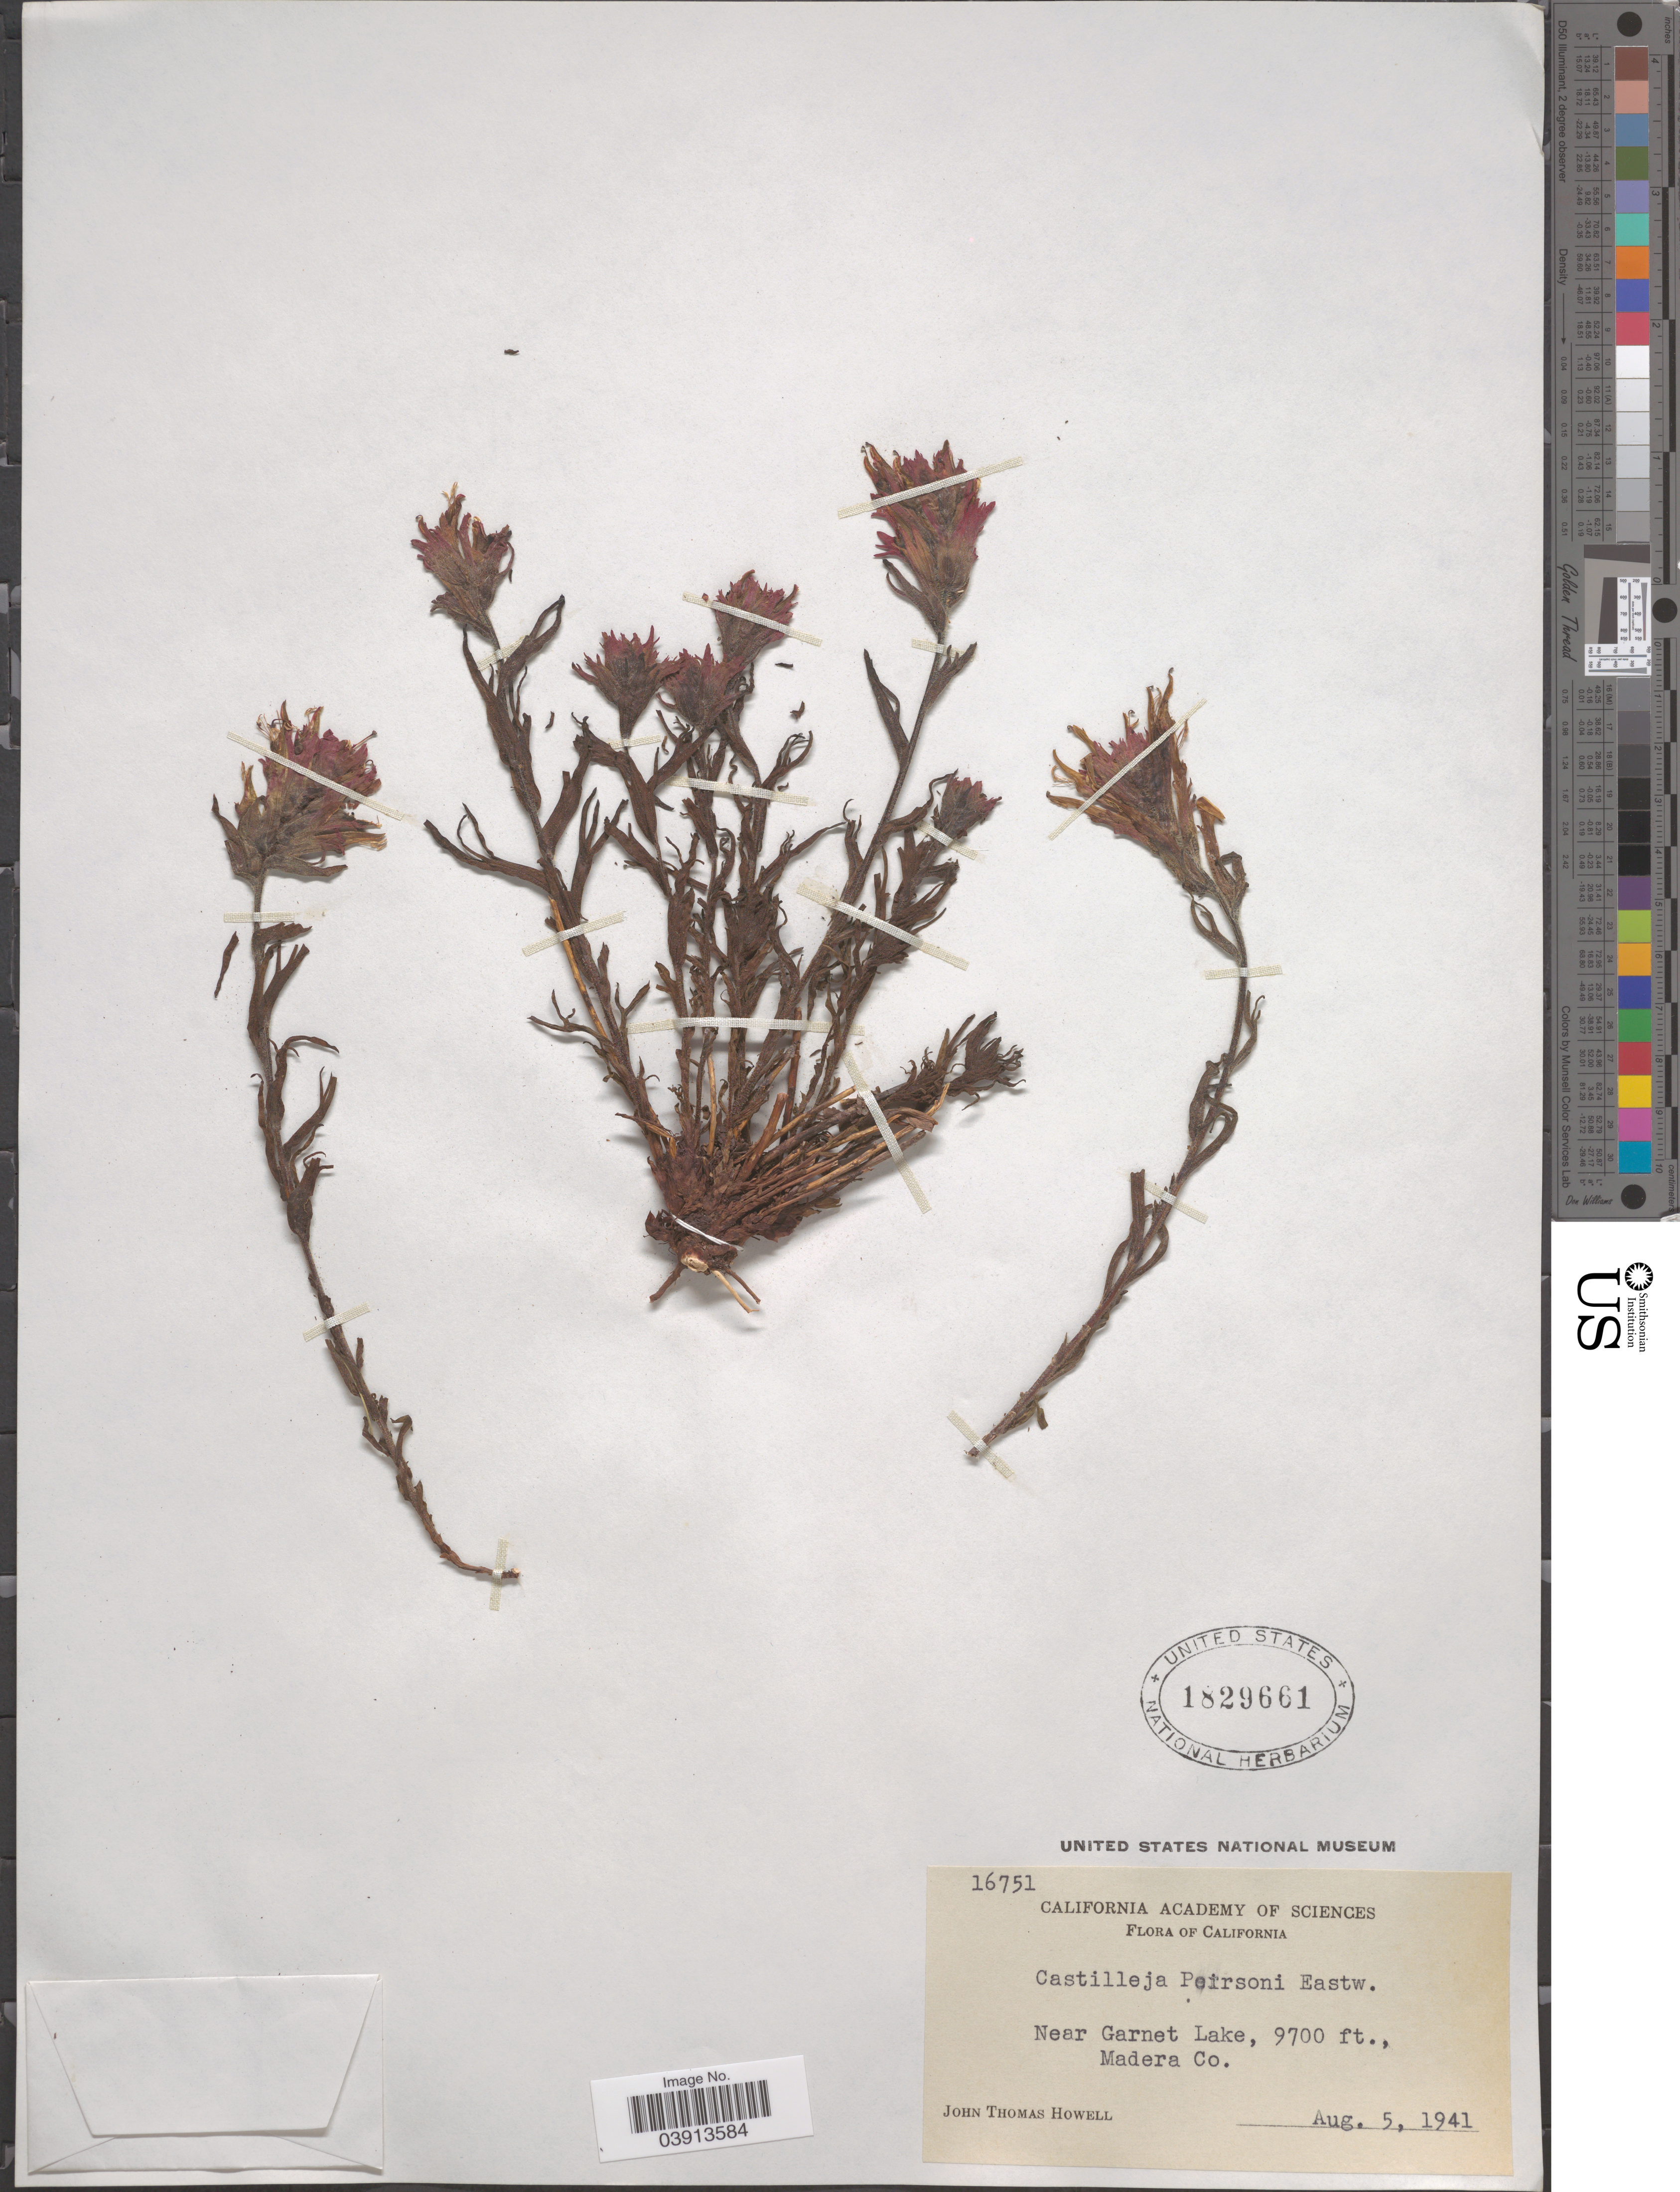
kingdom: Plantae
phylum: Tracheophyta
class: Magnoliopsida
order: Lamiales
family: Orobanchaceae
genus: Castilleja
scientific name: Castilleja peirsonii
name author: Eastw.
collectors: J. T. Howell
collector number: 16751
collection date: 1941-08-05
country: United States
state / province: California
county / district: Madera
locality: Near Garnet Lake. Madera Co.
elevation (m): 2957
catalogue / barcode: US 1829661